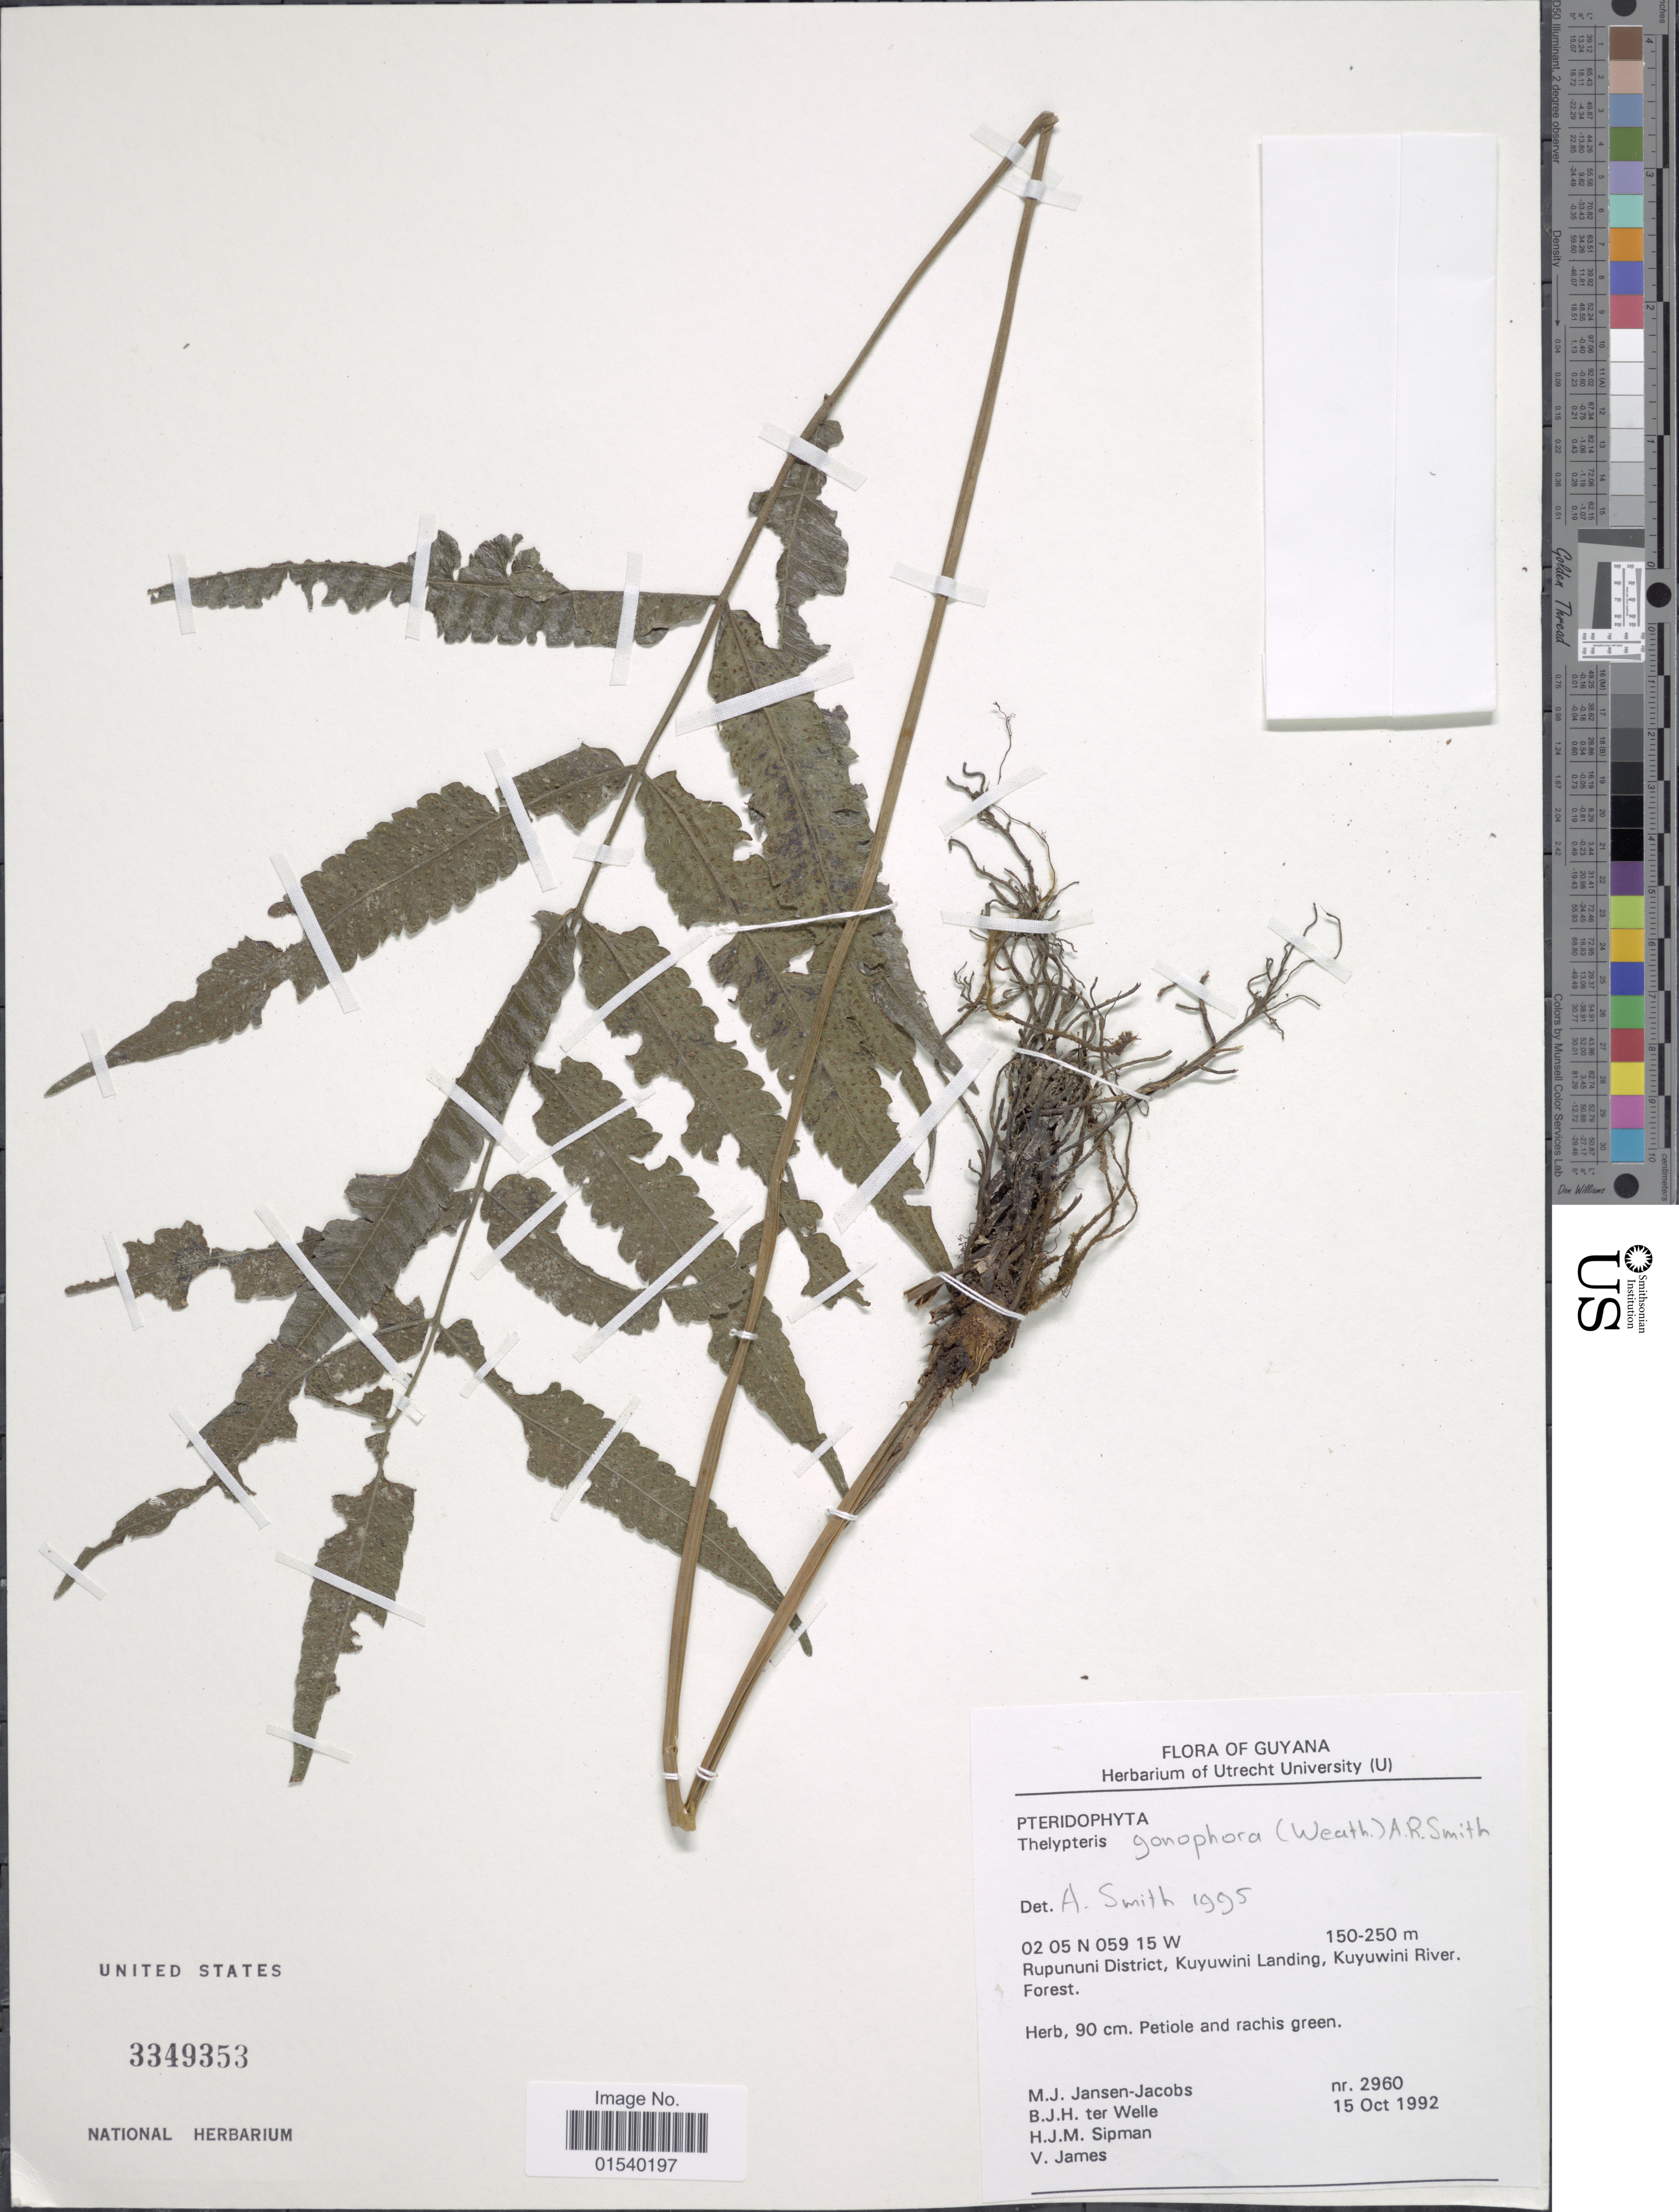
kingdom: Plantae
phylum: Tracheophyta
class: Polypodiopsida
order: Polypodiales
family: Thelypteridaceae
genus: Amauropelta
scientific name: Amauropelta gonophora (Weath.) comb. nov., ined. 2015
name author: (Weath.)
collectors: M. J. Jansen-Jacobs, B. ter Welle, H. J. M. Sipman & V. James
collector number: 2960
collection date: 1992-10-15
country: Guyana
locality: Rupununi District, Kuyuwini Landing, Kuyuwini River. Forest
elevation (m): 150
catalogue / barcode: US 3349353